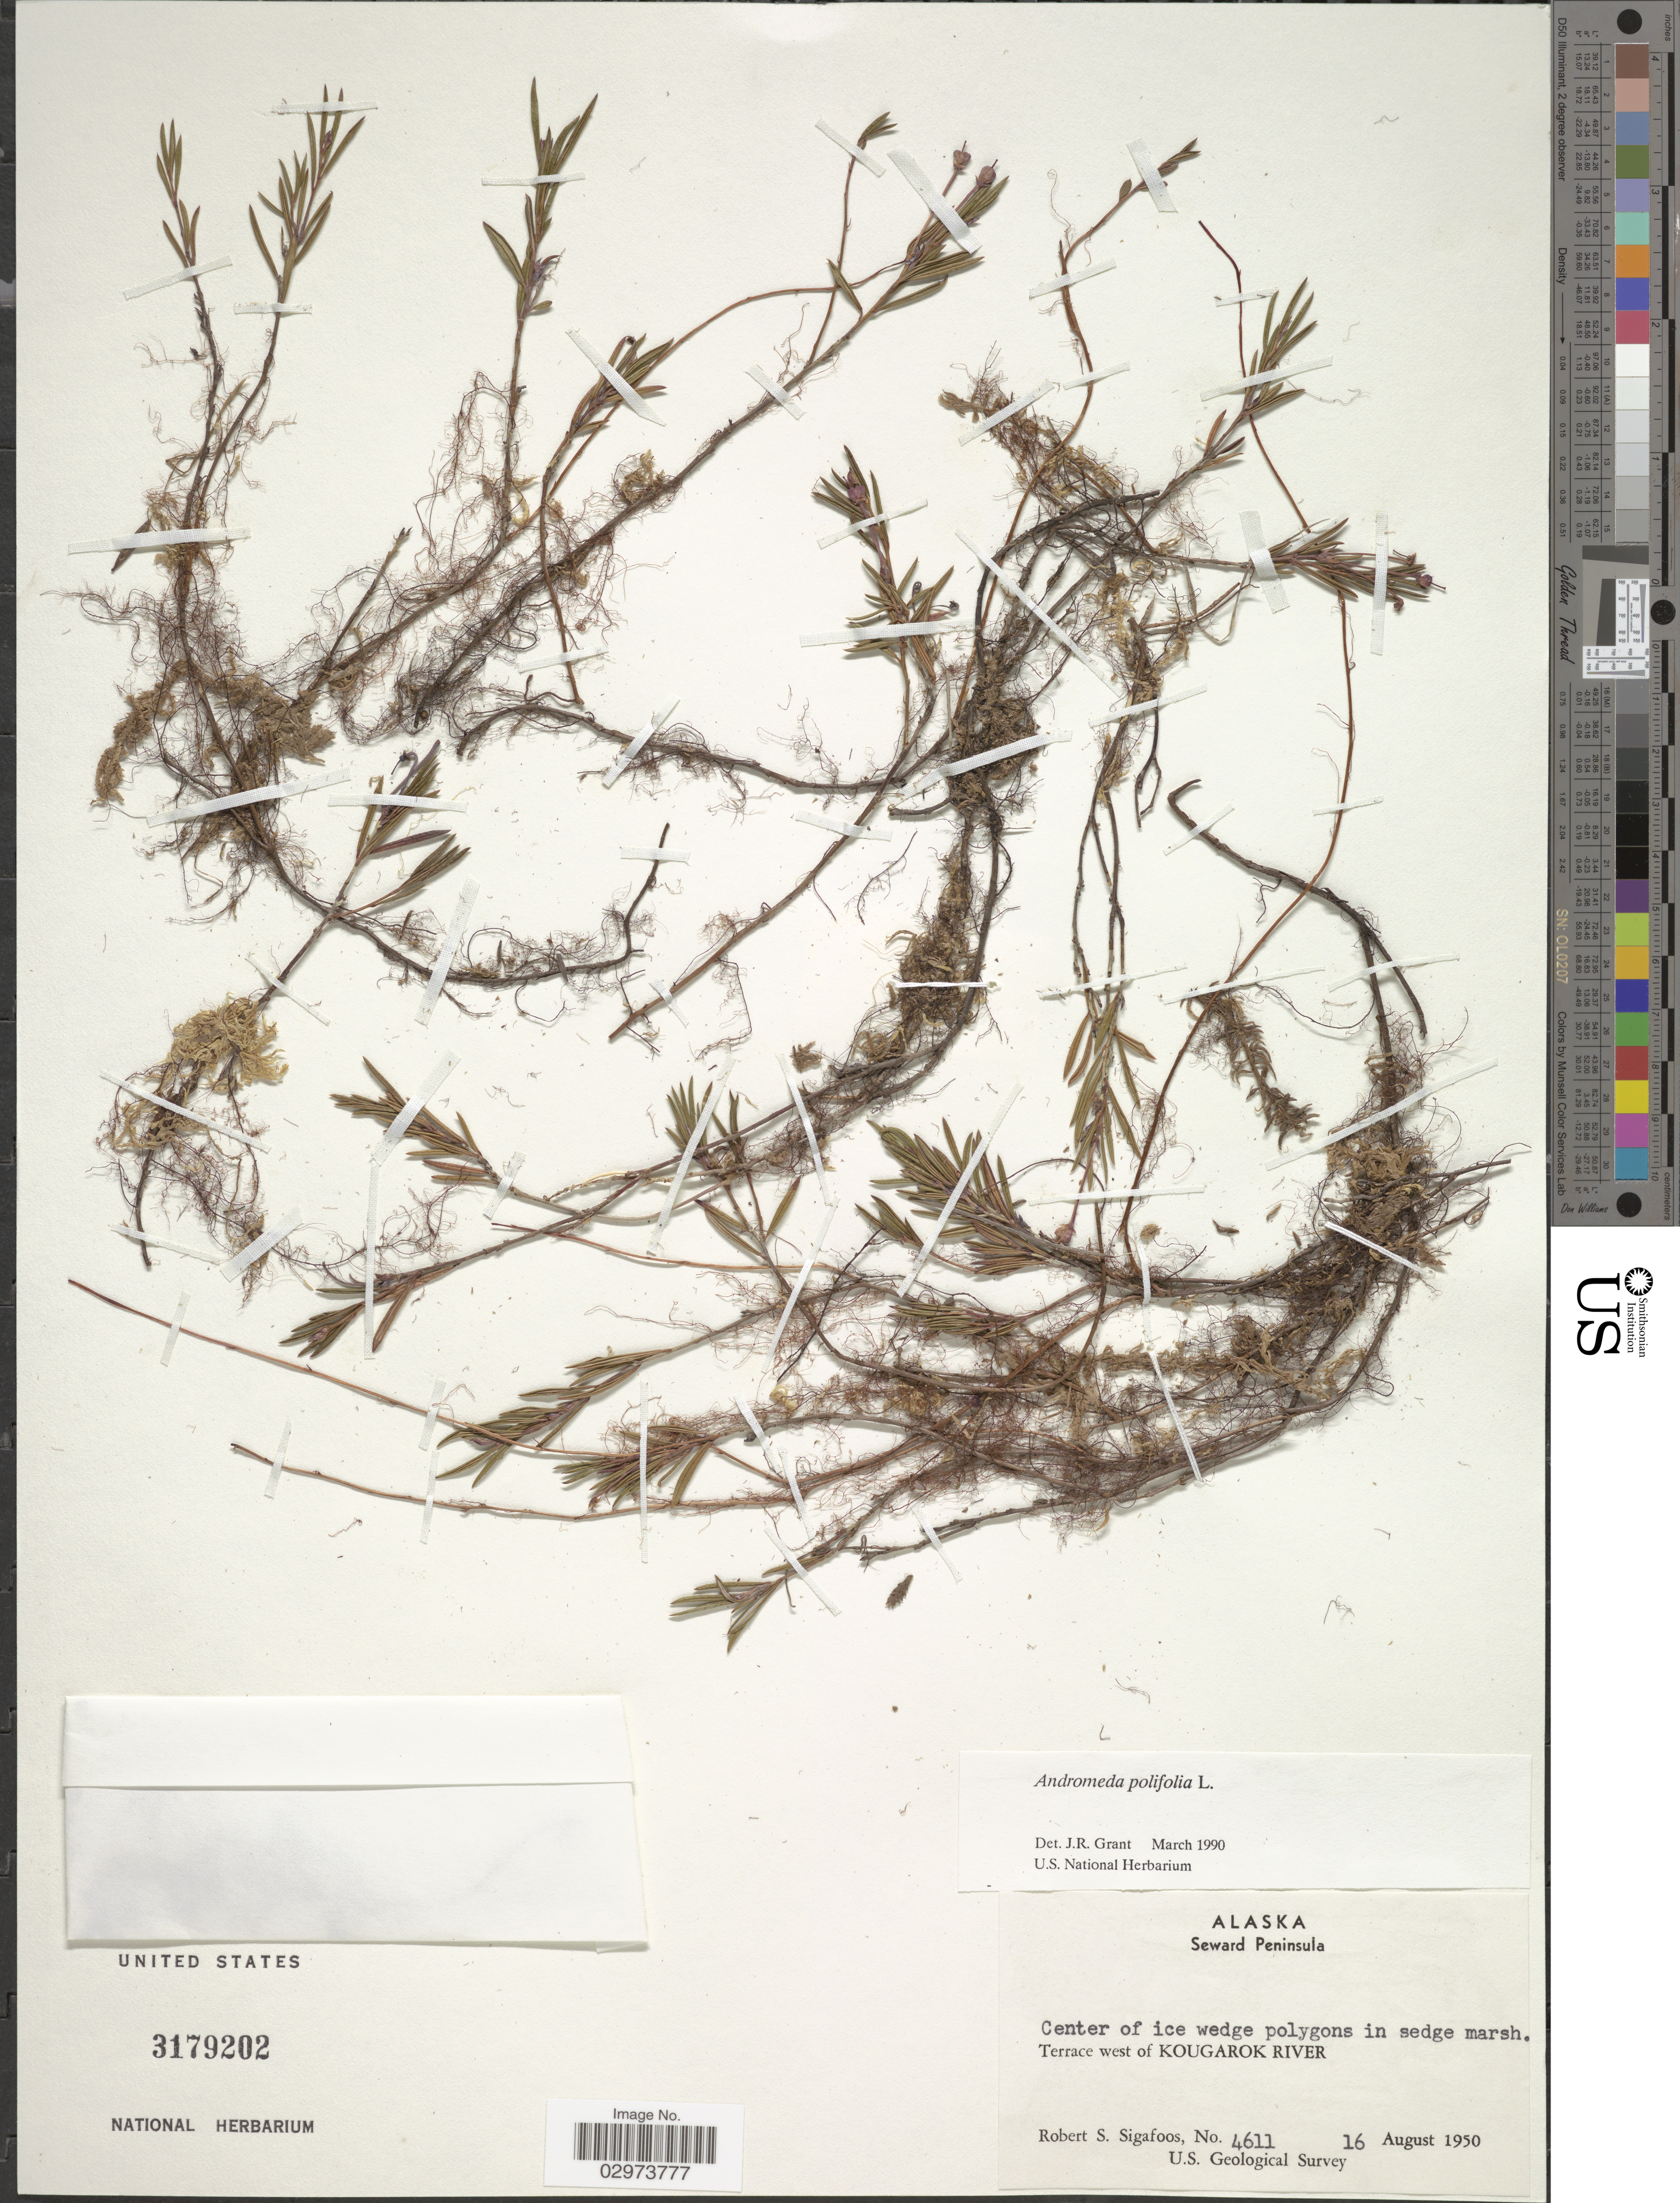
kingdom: Plantae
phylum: Tracheophyta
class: Magnoliopsida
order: Ericales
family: Ericaceae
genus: Andromeda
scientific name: Andromeda polifolia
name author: L.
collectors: R. Sigafoos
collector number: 4611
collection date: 1950-08-16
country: United States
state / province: Alaska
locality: Seward Peninsula. Terrace west of Kougarok River.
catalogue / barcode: US 3179202